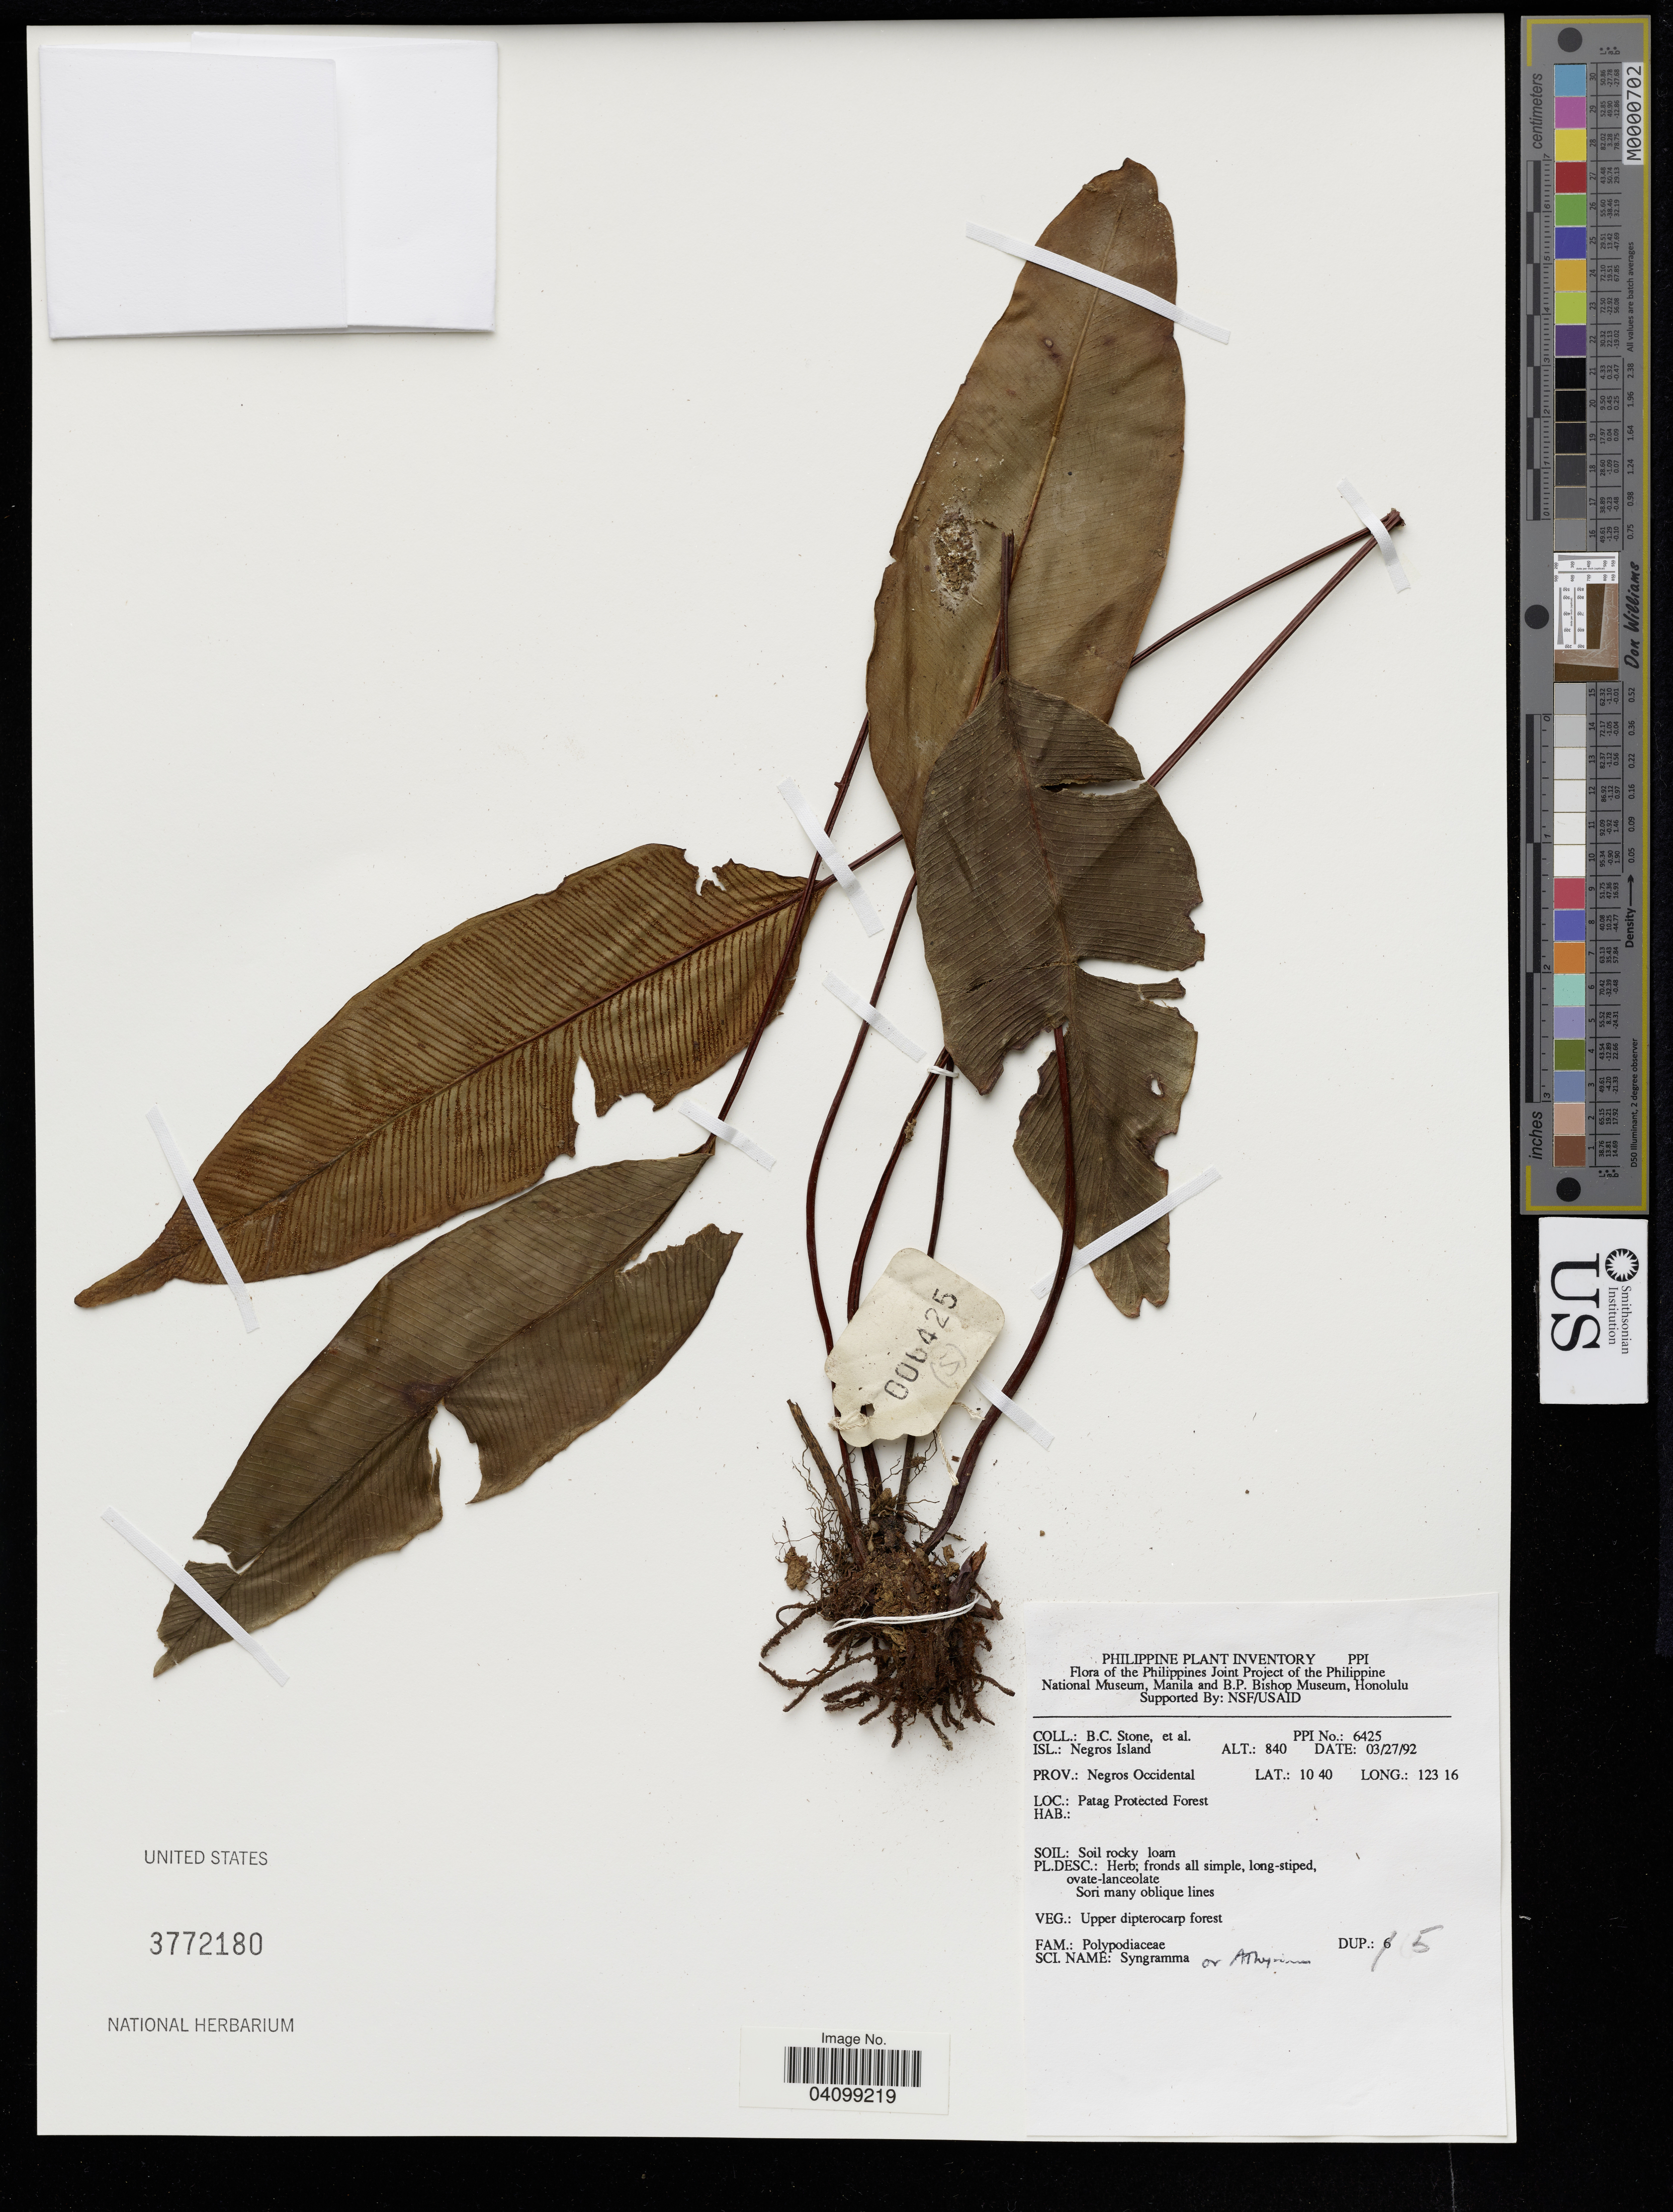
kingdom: Plantae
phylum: Tracheophyta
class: Polypodiopsida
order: Polypodiales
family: Pteridaceae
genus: Syngramma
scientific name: Syngramma sp.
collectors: B. C. Stone & et al.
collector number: PPI No. 6425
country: Philippines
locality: Isl.: Negros Island. Prov.: Negros Occidental. Loc.: Patag Protected Forest.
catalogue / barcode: US 3772180